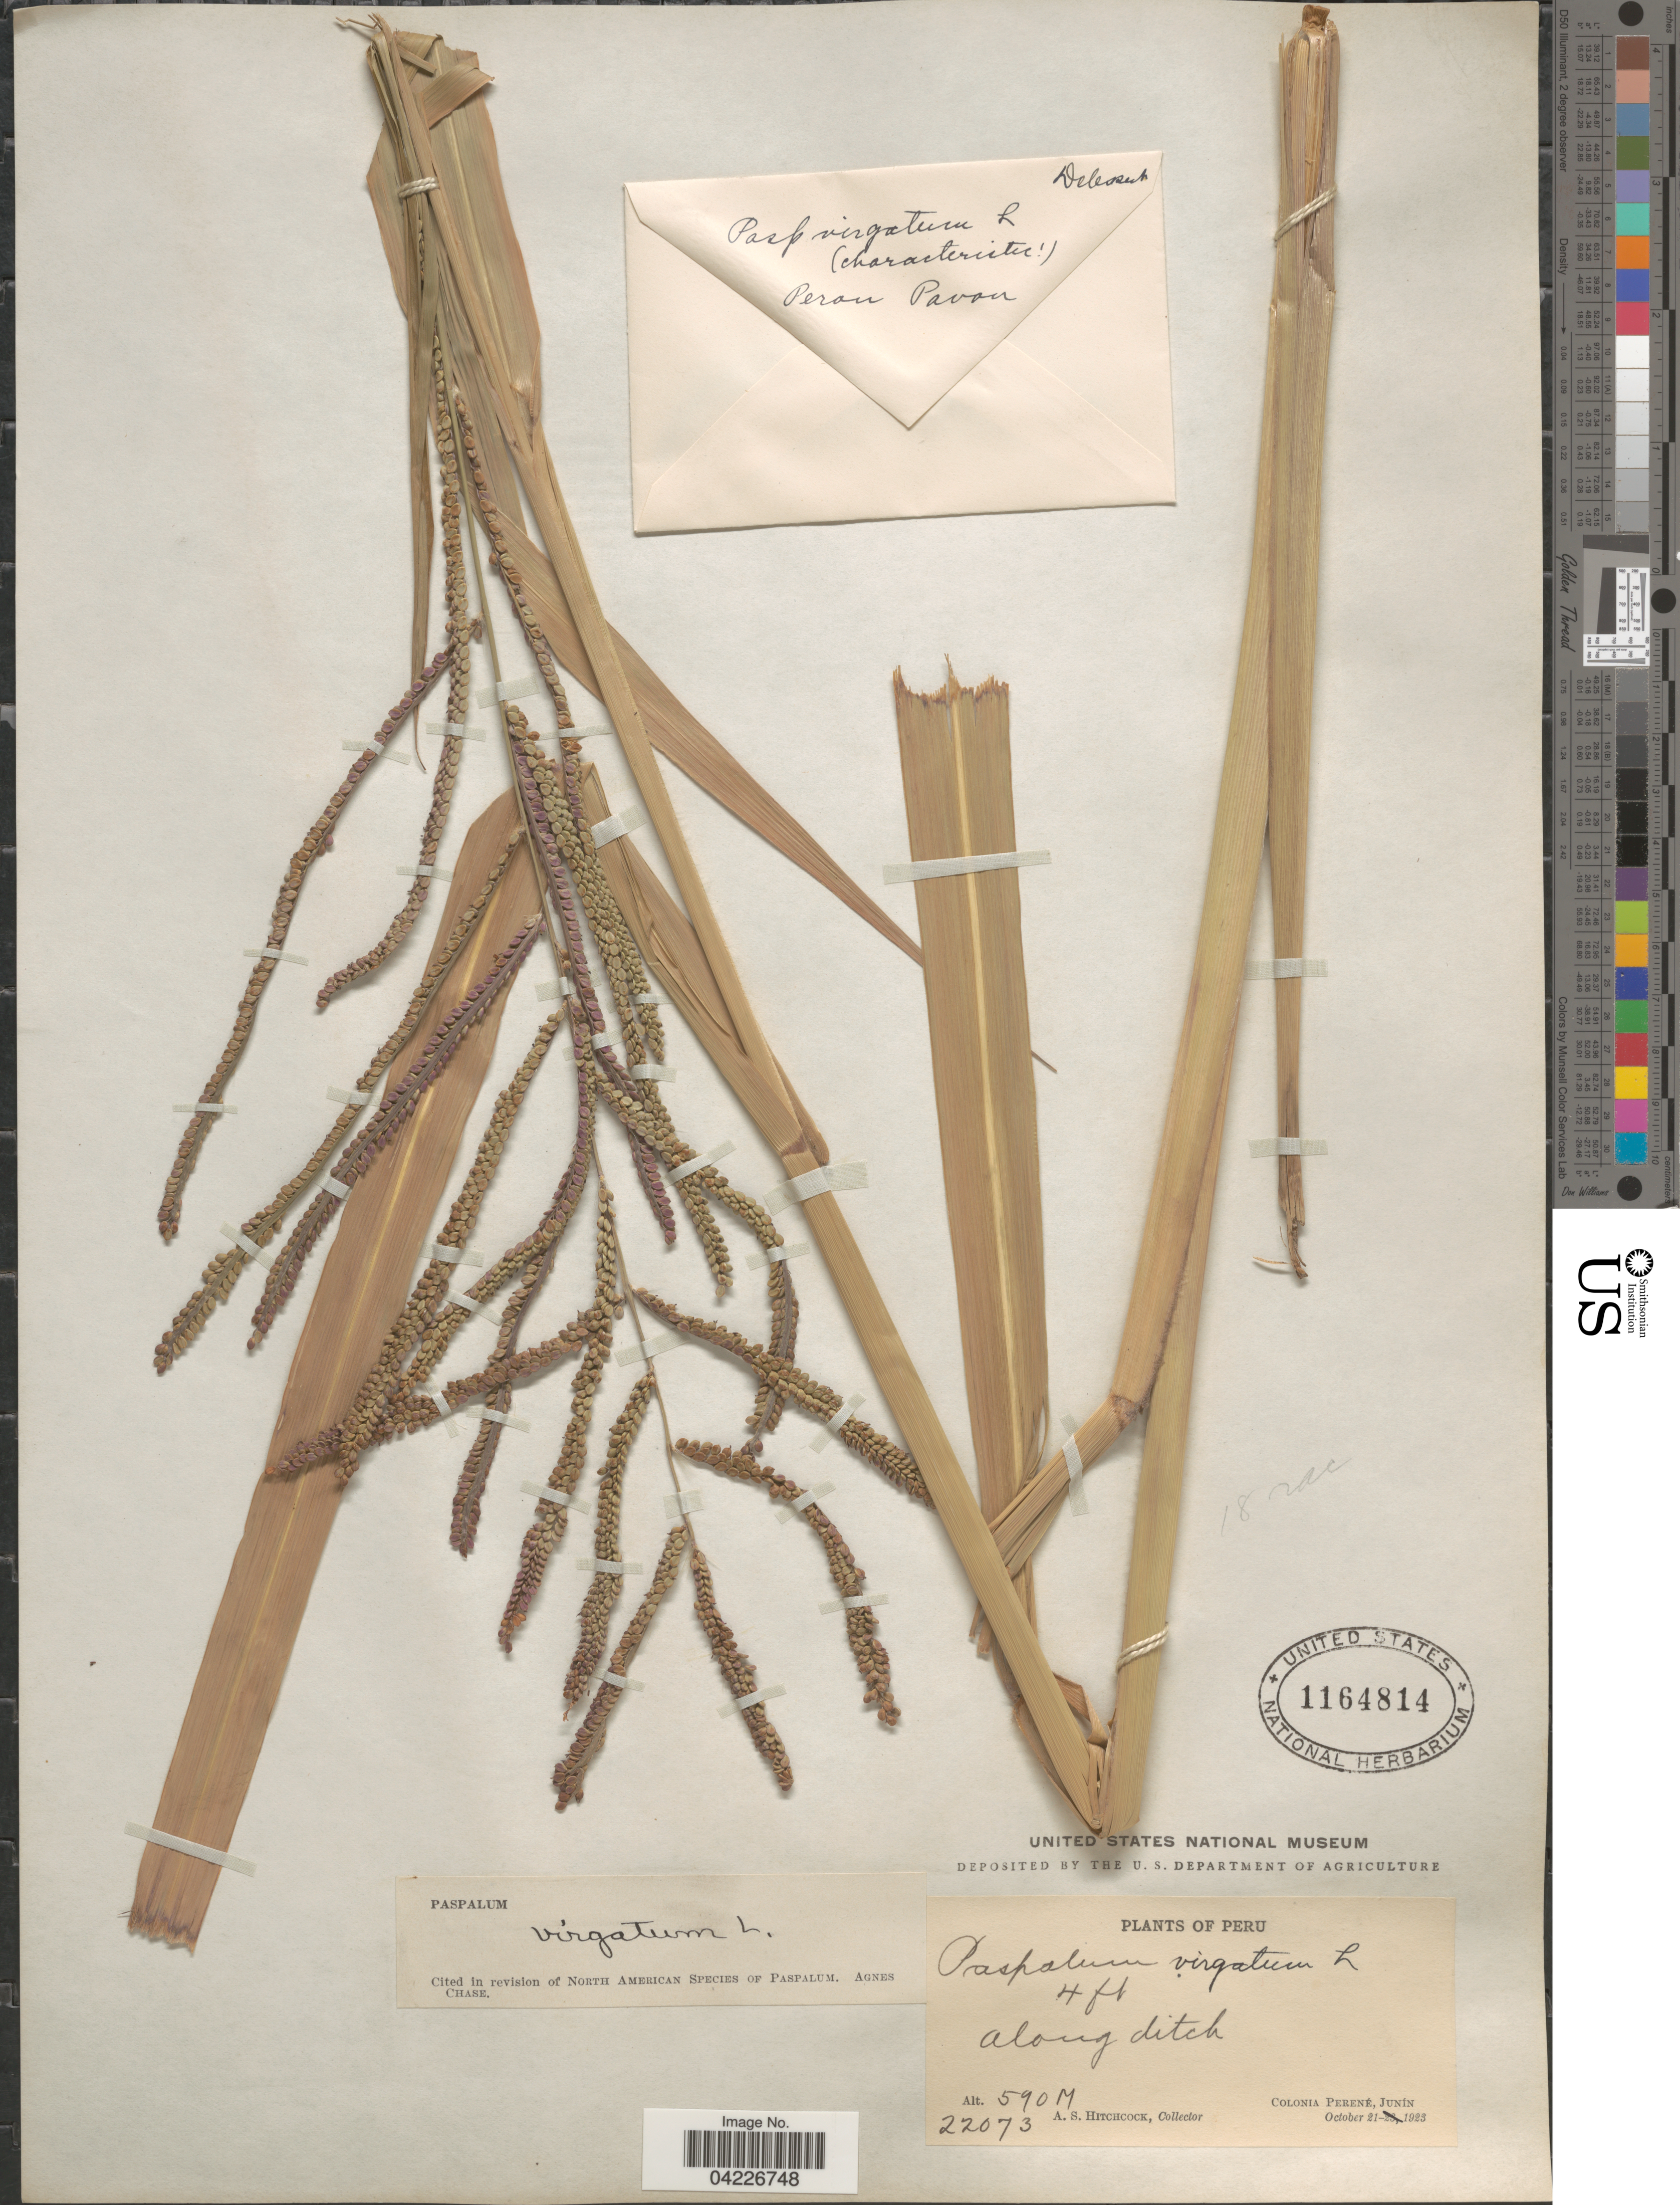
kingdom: Plantae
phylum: Tracheophyta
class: Liliopsida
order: Poales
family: Poaceae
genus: Paspalum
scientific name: Paspalum virgatum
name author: L.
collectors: A. S. Hitchcock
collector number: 22073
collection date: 1923-10-21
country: Peru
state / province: Junín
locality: Colonia Perené.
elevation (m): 590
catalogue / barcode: US 1164814